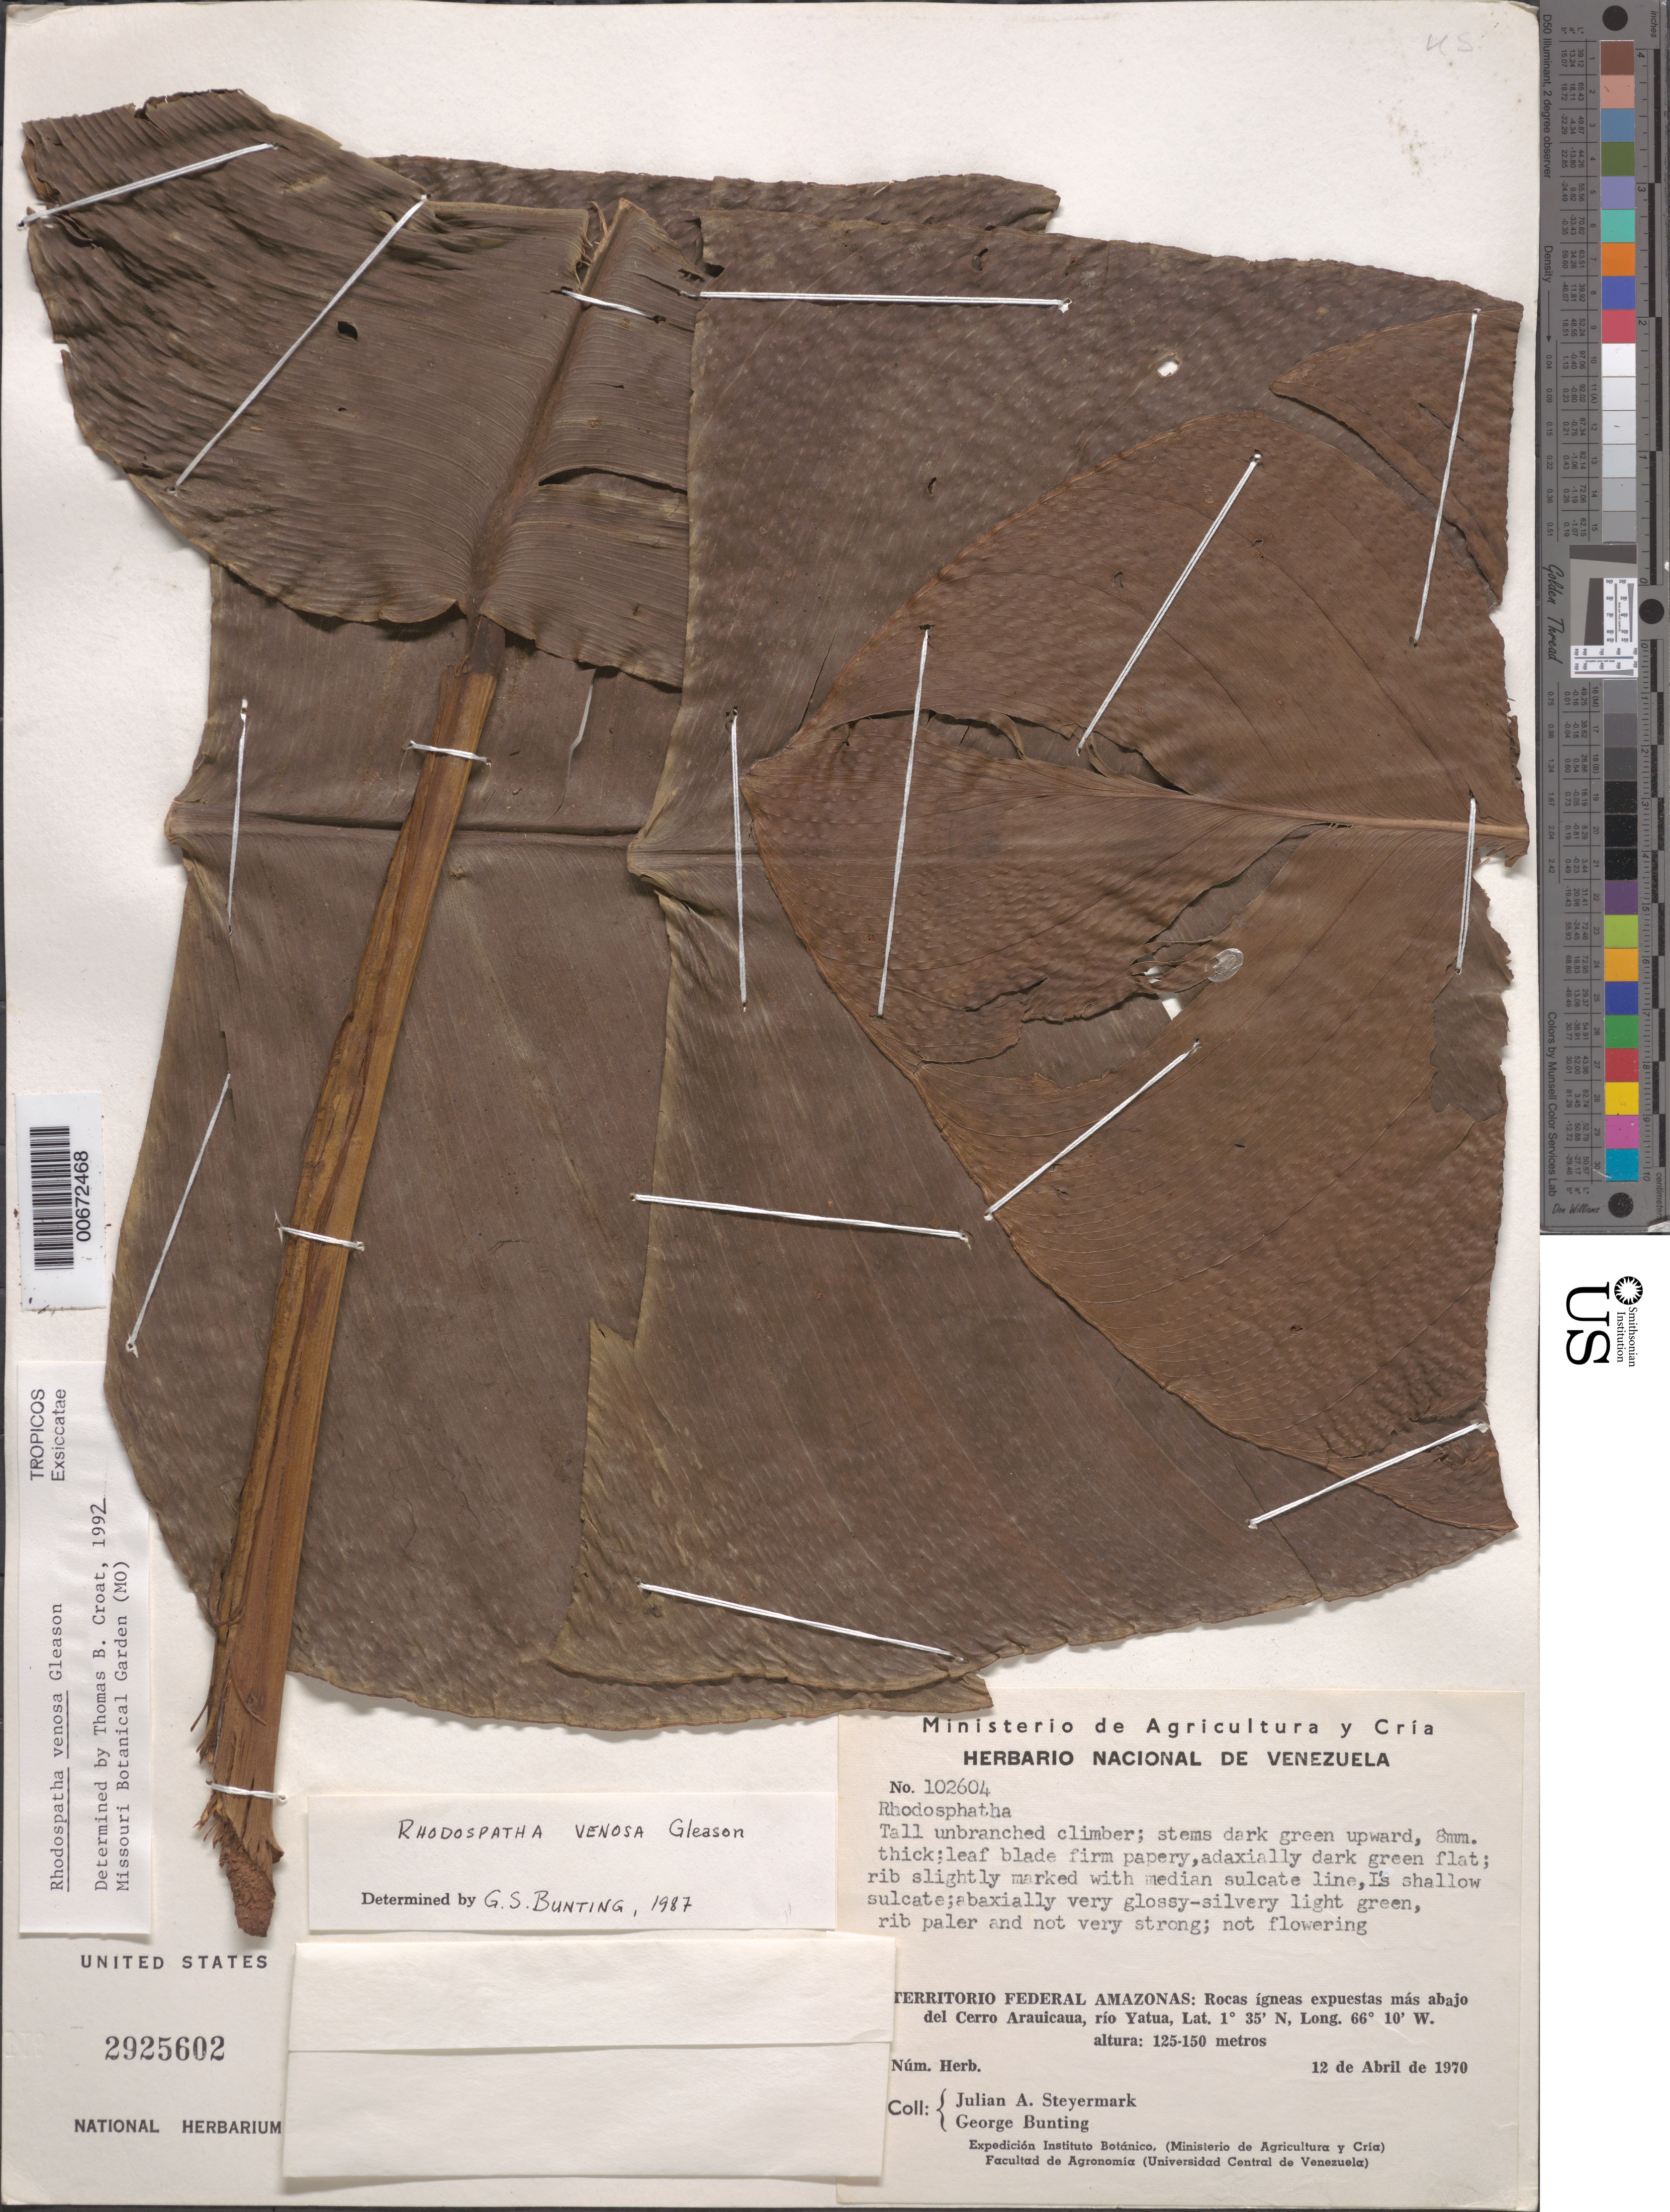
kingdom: Plantae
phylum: Tracheophyta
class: Liliopsida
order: Alismatales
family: Araceae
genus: Rhodospatha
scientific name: Rhodospatha venosa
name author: Gleason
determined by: Croat, Thomas B., Missouri Botanical Garden (MO)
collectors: J. Steyermark & G. S. Bunting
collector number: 102604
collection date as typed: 11-Apr-70 to 12-Apr-70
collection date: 1970-04-11/1970-04-12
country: Venezuela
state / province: Amazonas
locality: Río Yatua, bajando desde el Cerro Araicaua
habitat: Igneous rock below Cerro Arauicaua, rio Yatua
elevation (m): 125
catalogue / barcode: US 2925602